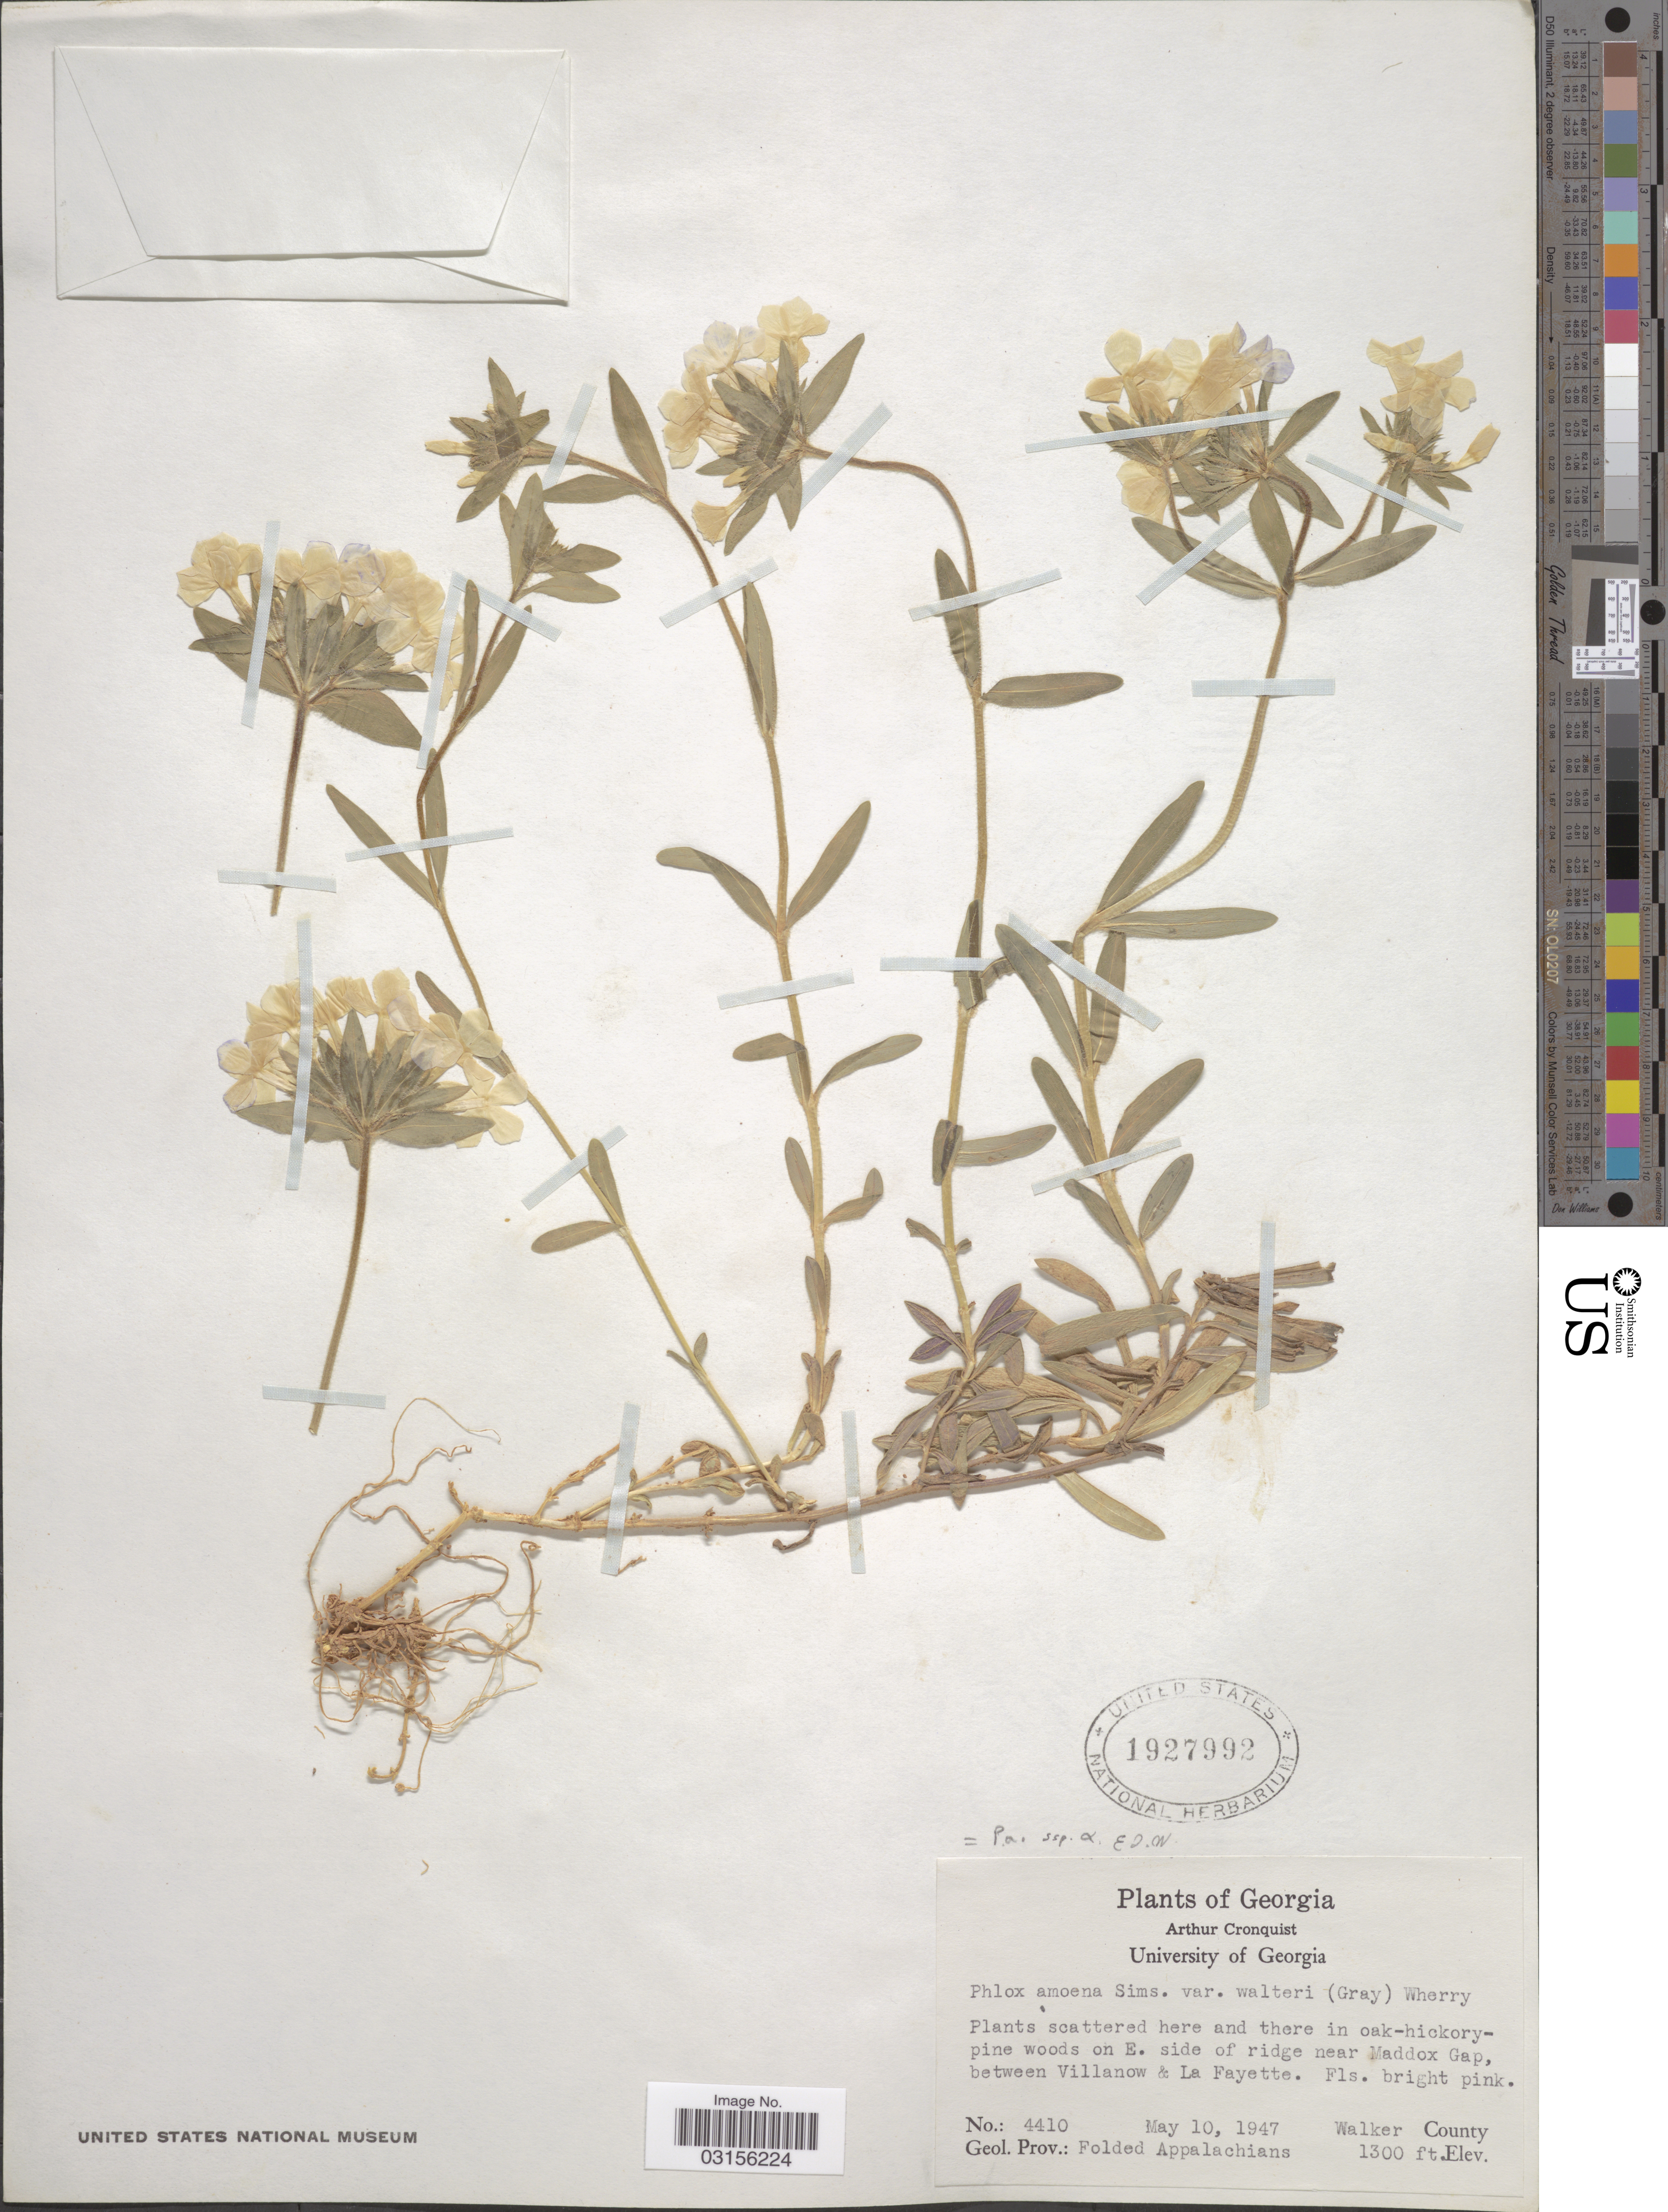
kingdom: Plantae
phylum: Tracheophyta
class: Magnoliopsida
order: Ericales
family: Polemoniaceae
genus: Phlox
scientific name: Phlox amoena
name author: Sims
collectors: A. J. Cronquist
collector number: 4410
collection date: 1947-05-10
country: United States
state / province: Georgia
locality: E. side of ridge near Maddox Gap, between Villanow & La Fayette. Walker County. Geol. Prov.: Folded Appalachian.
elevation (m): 396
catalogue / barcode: US 1927992